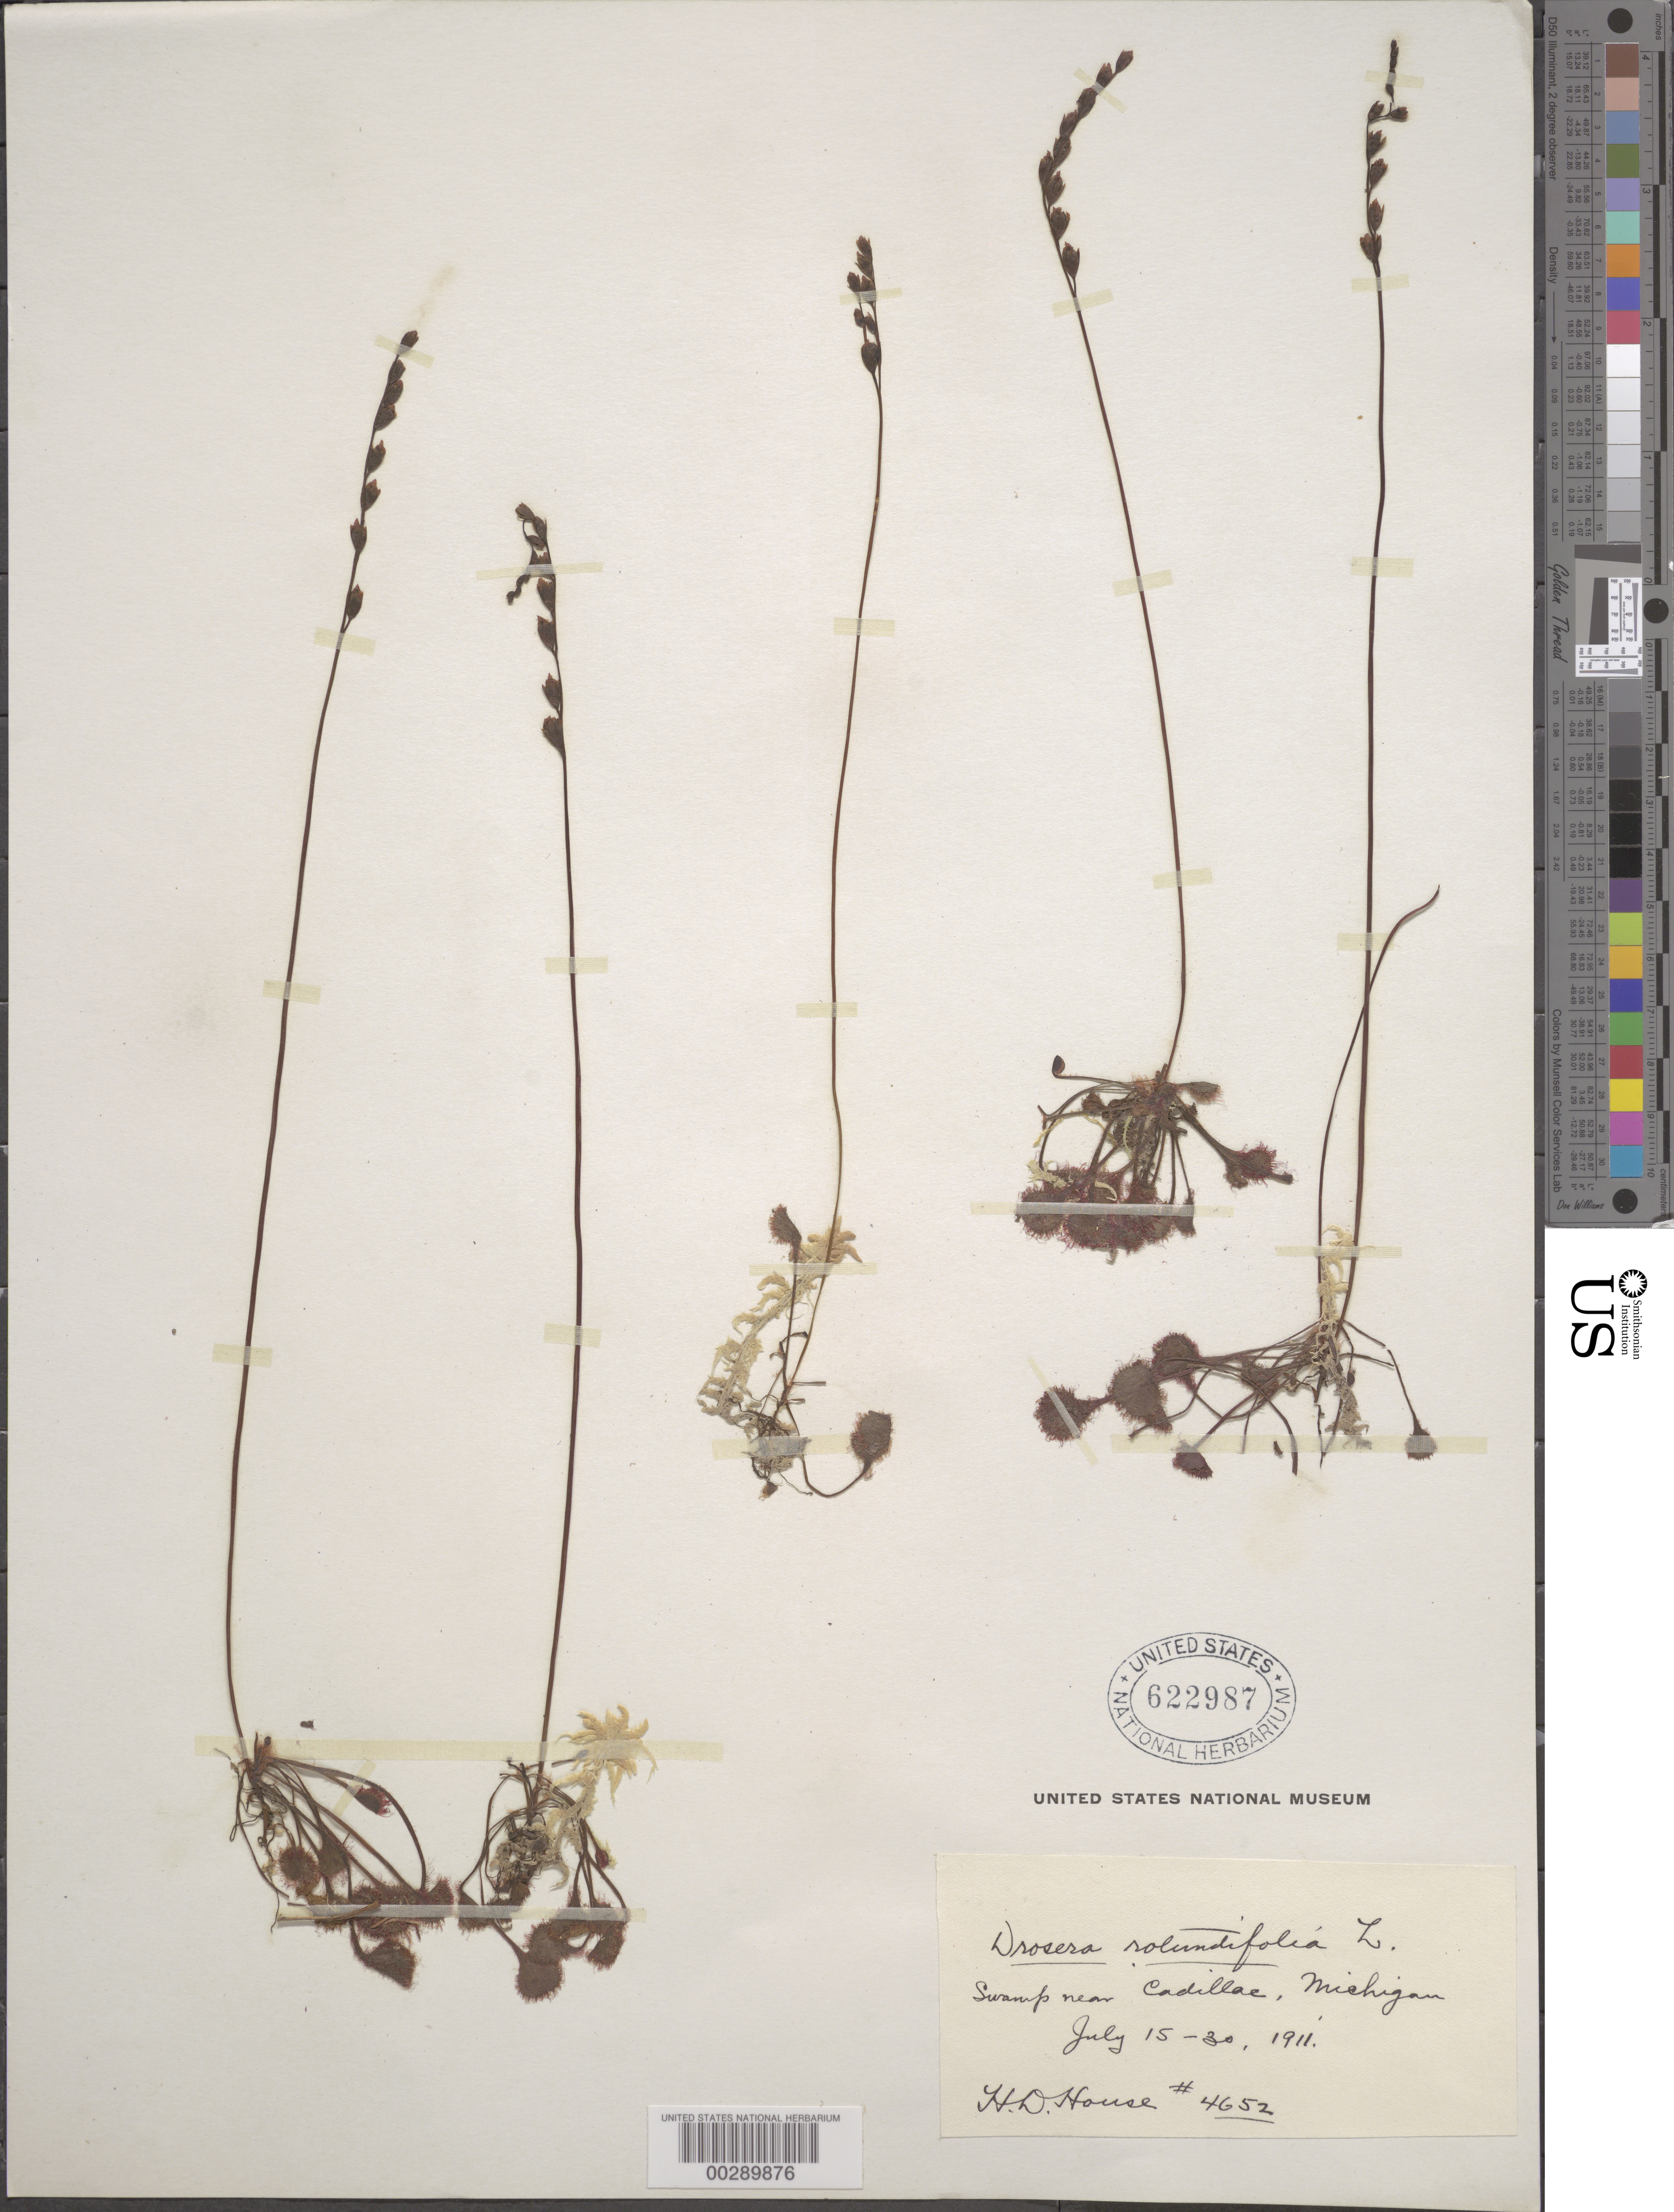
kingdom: Plantae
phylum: Tracheophyta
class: Magnoliopsida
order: Caryophyllales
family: Droseraceae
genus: Drosera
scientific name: Drosera rotundifolia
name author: L.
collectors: H. D. House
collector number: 4652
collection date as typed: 15 Jul 1911 to 30 Jul 1911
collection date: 1911-07-15/1911-07-30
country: United States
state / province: Michigan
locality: Cadillac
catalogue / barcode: US 622987